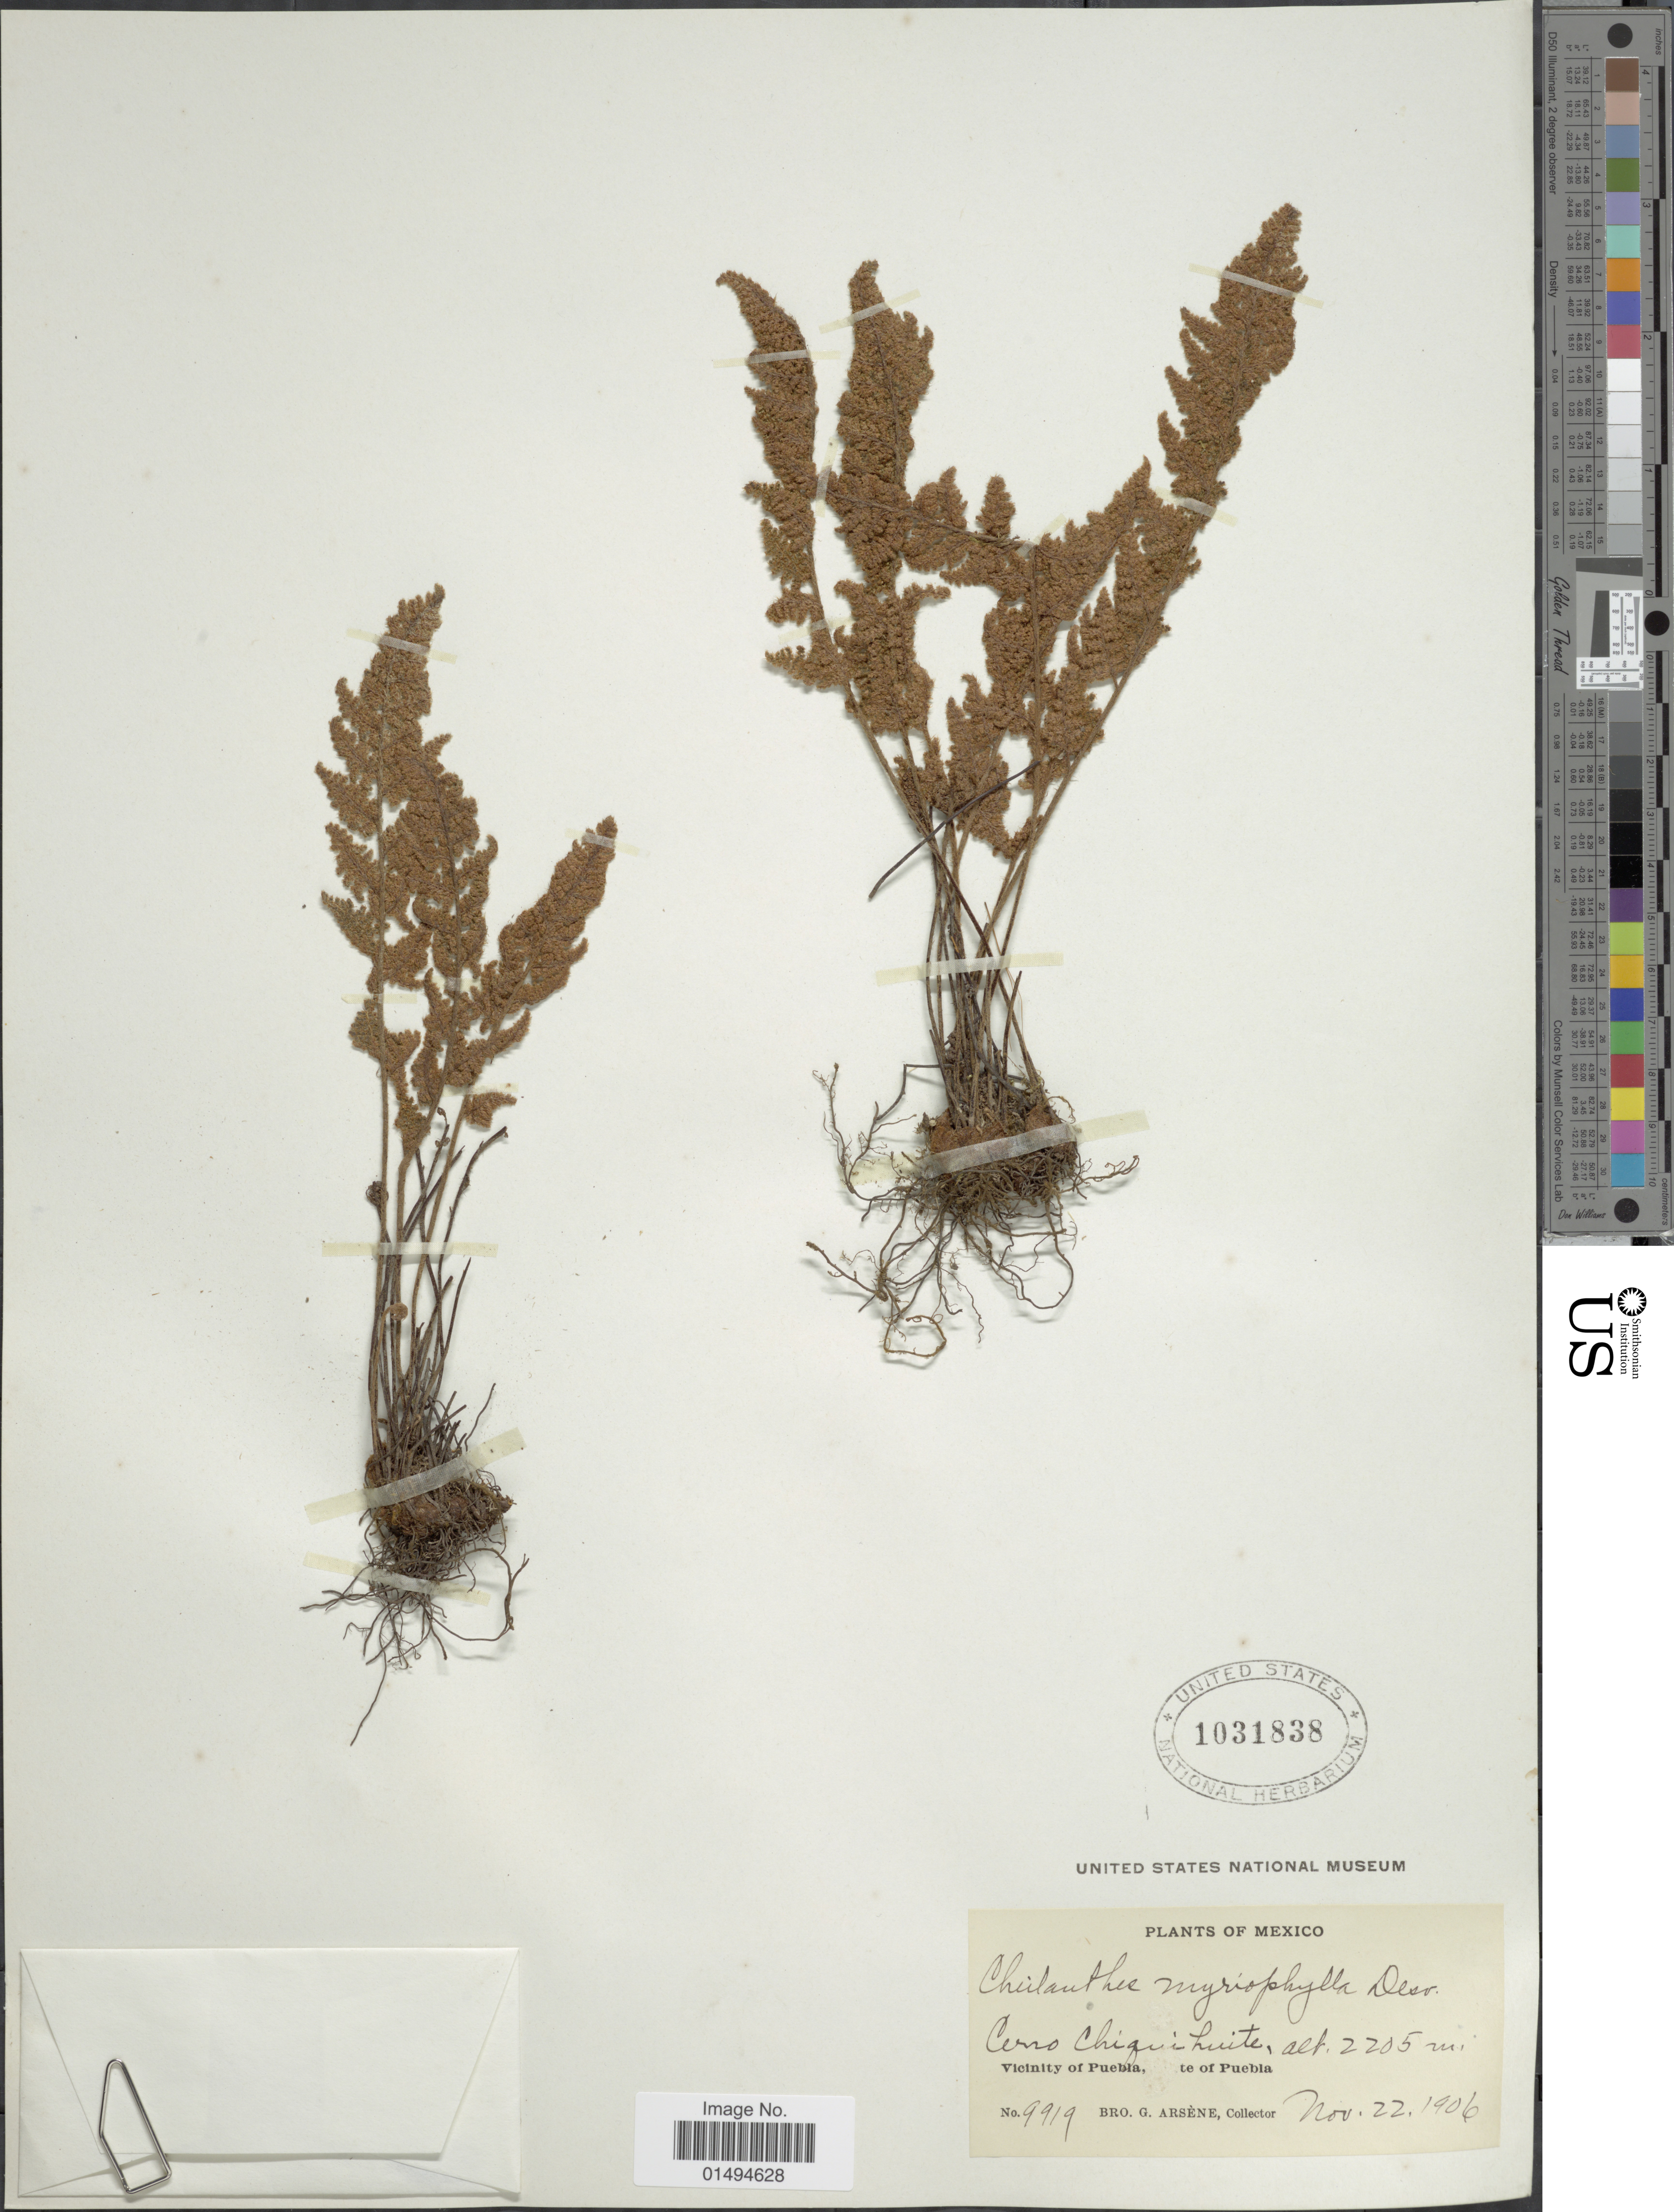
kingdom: Plantae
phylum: Tracheophyta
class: Polypodiopsida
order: Polypodiales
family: Pteridaceae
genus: Myriopteris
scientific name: Myriopteris myriophylla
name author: (Desv.) J. Sm.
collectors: Bro. G. Arsène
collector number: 9919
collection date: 1906-11-22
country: Mexico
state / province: Puebla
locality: Vicinity of Puebla, Cerro Chiquihuite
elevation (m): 2205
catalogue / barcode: US 1031838